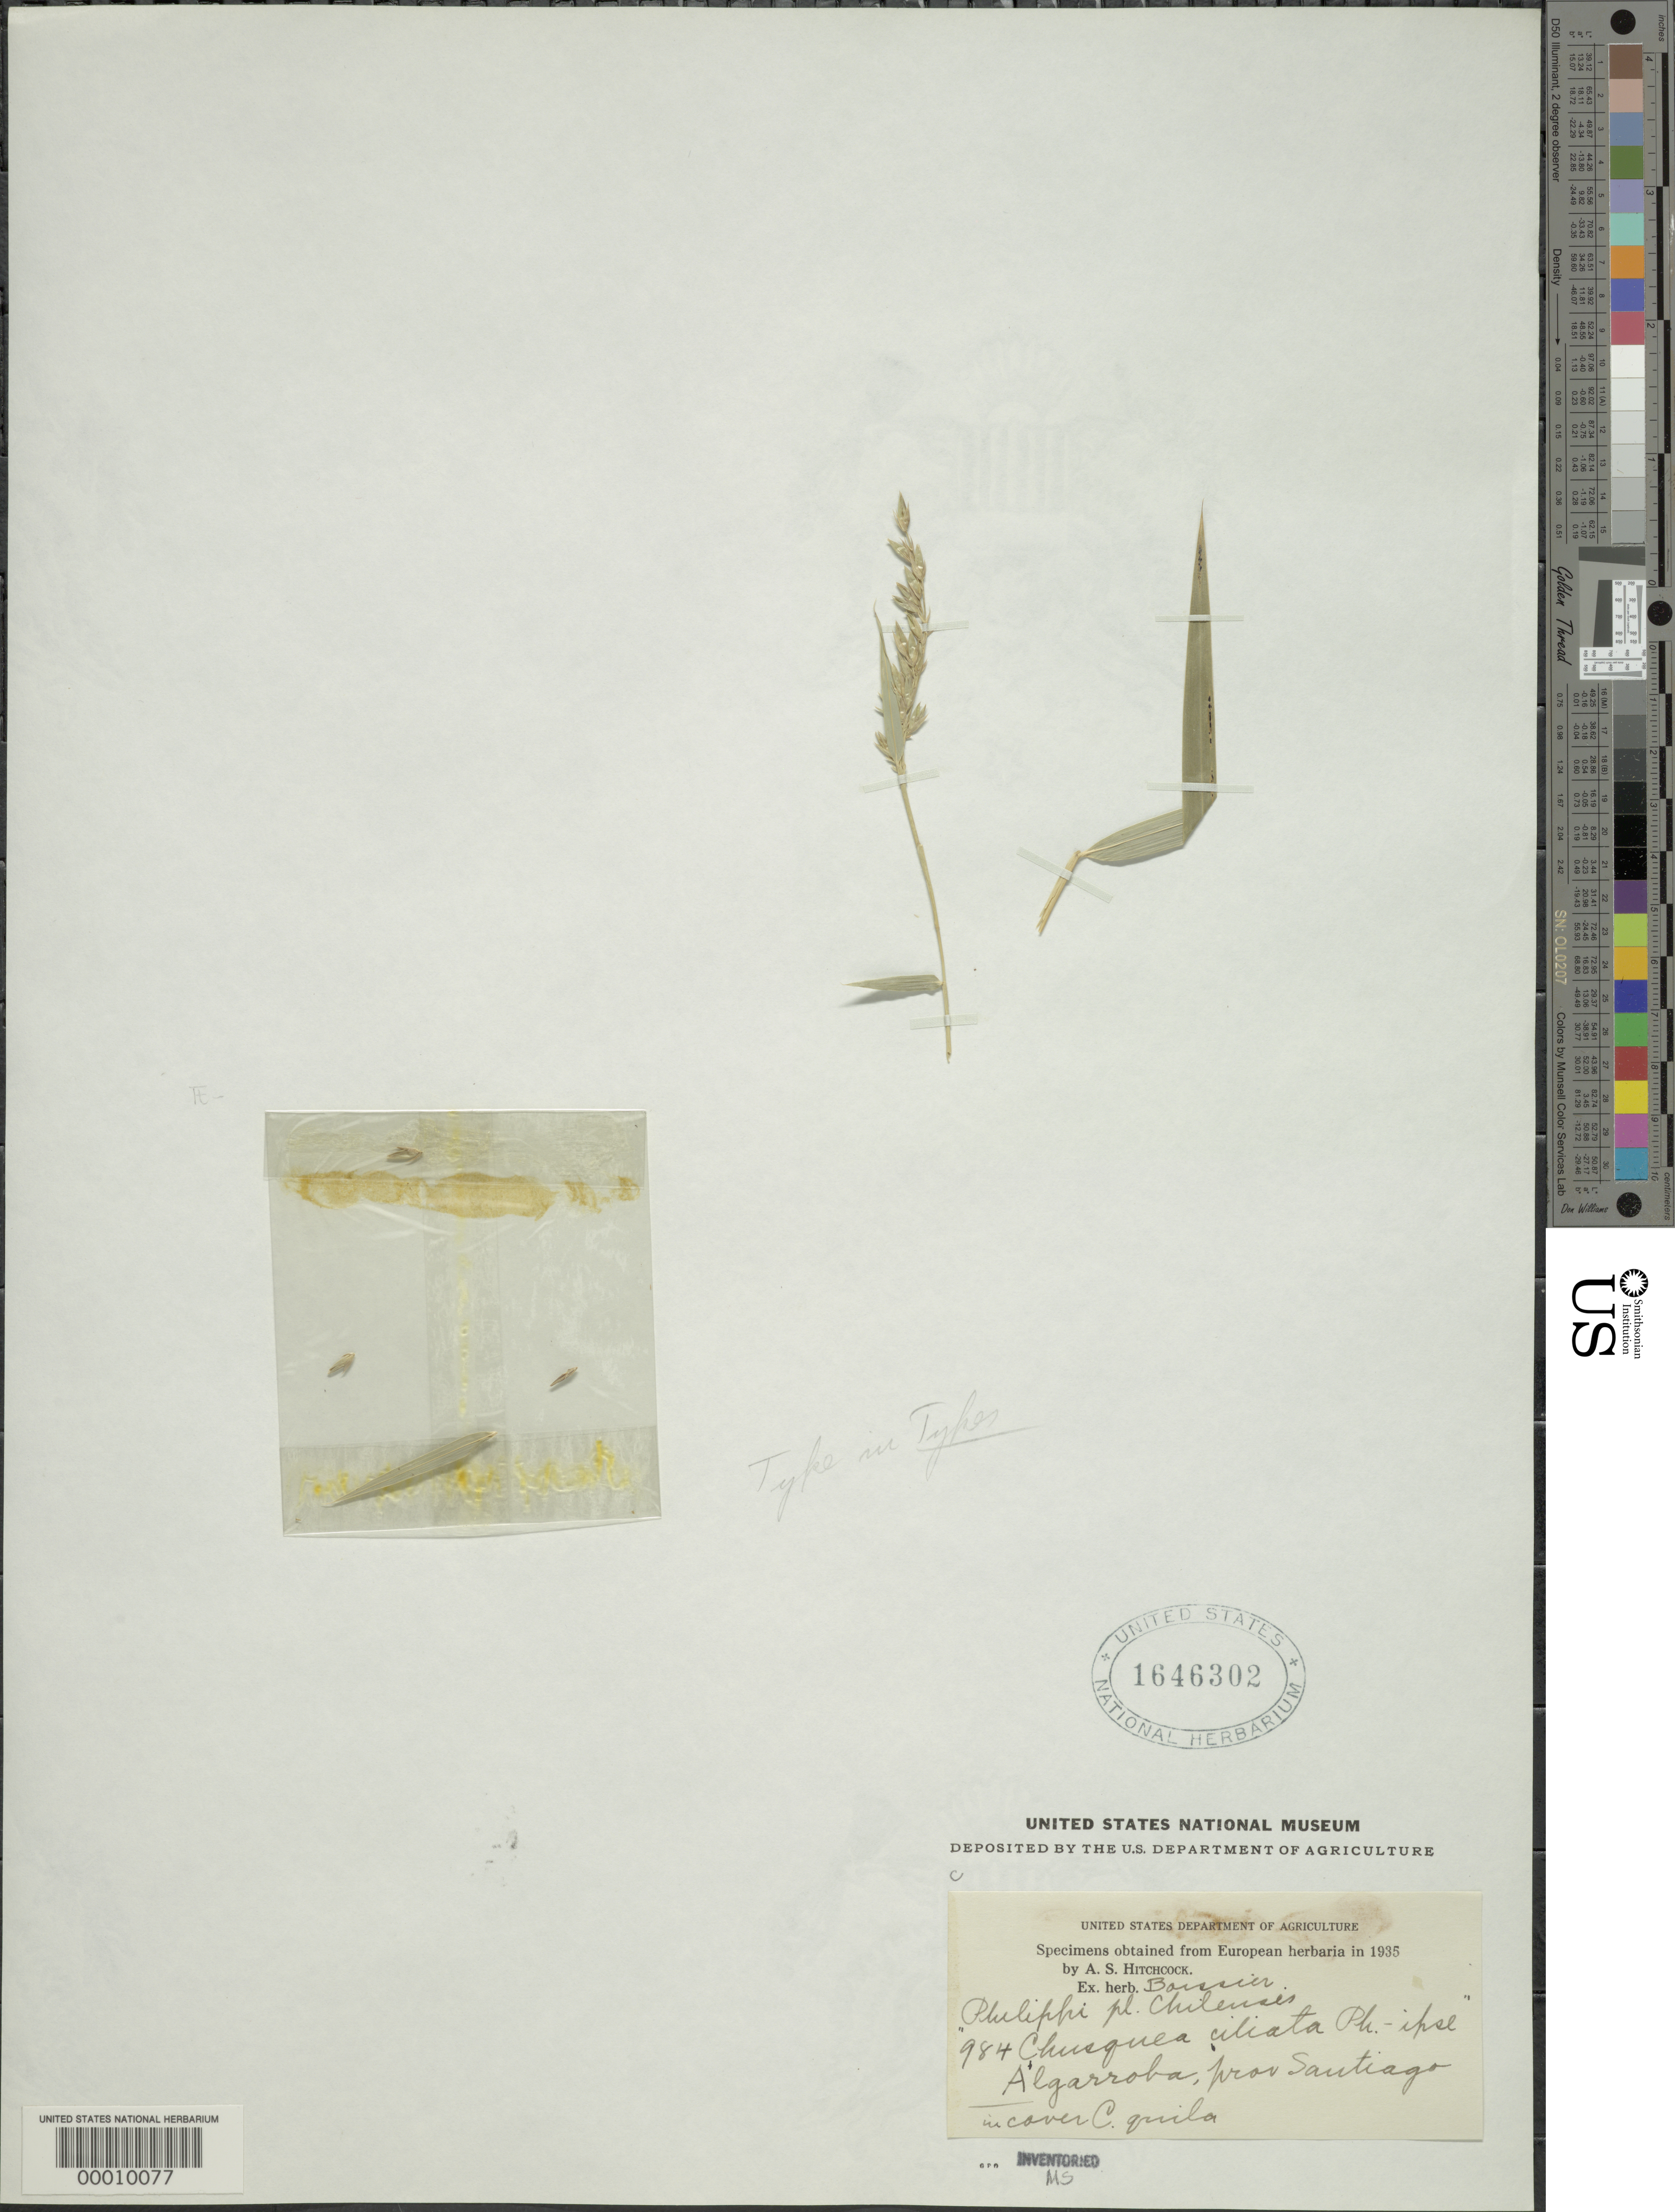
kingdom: Plantae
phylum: Tracheophyta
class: Liliopsida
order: Poales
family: Poaceae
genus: Chusquea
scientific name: Chusquea ciliata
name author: Phil.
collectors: -. Philippi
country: Chile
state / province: Región Metropolitana (RM)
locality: Algarroba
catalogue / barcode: US 1646302